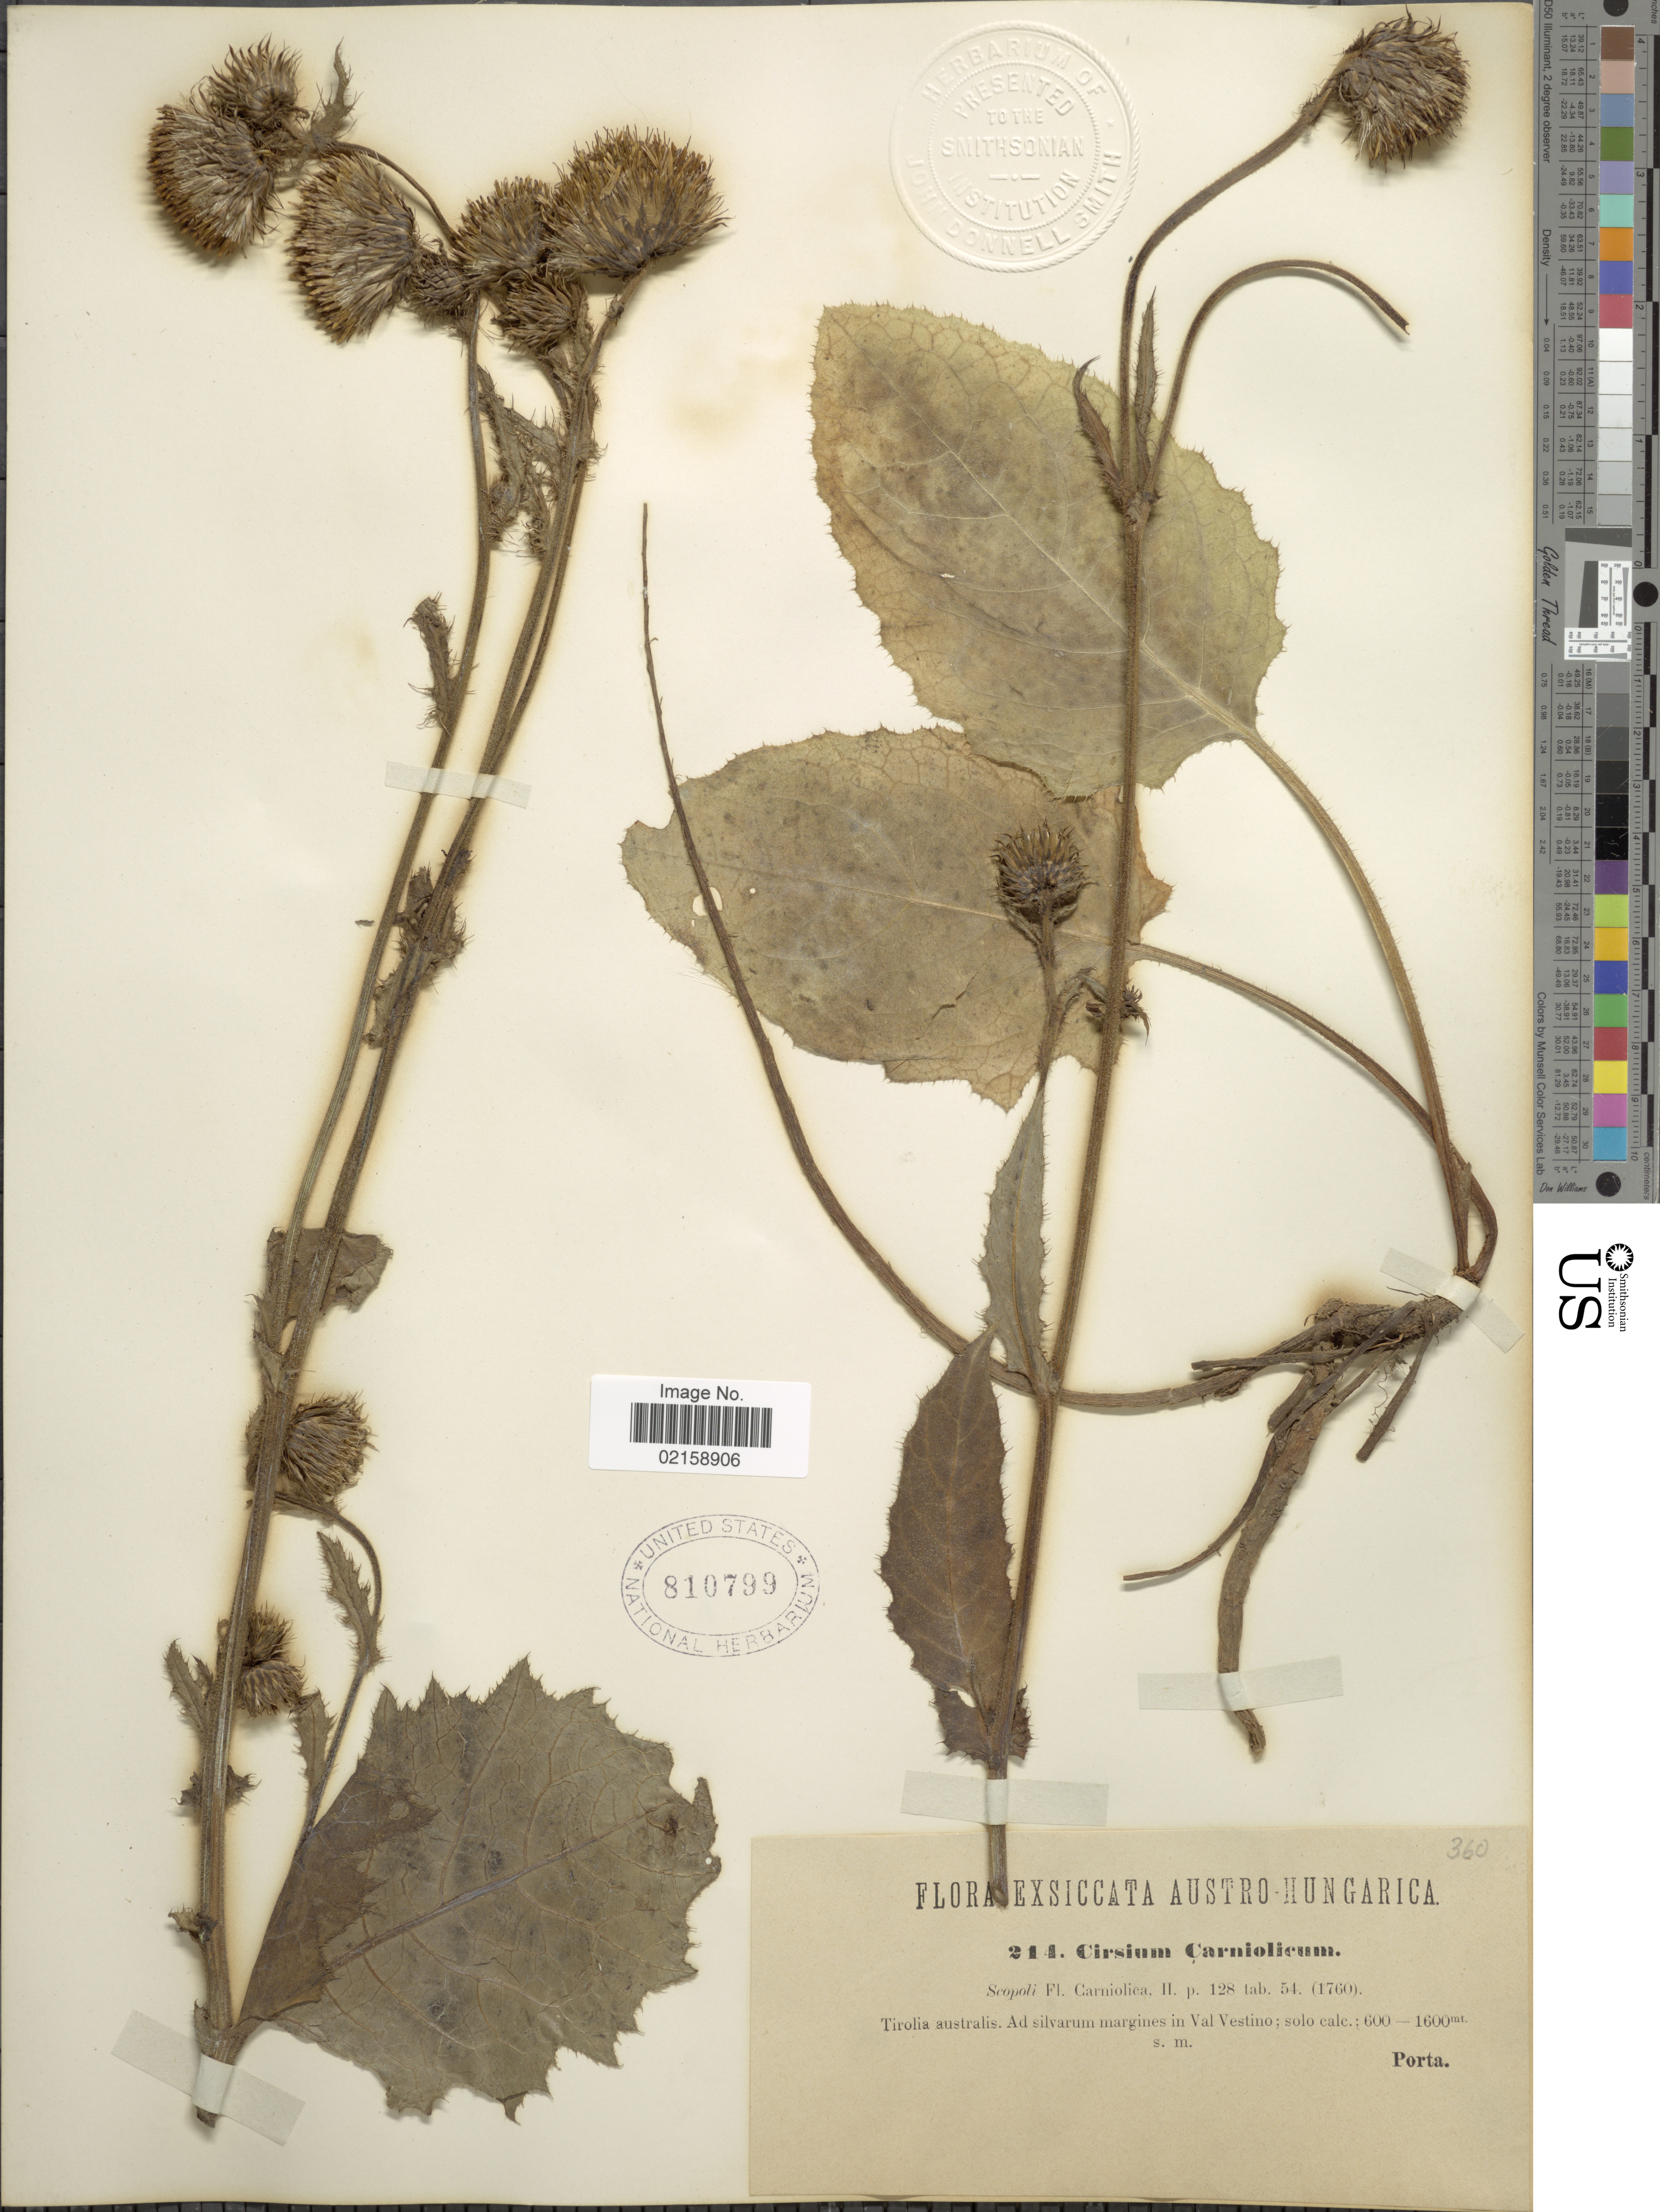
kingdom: Plantae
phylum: Tracheophyta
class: Magnoliopsida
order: Asterales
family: Asteraceae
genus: Cirsium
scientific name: Cirsium carniolicum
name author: Scop.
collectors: -- Porta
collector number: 214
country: Austria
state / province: Tirol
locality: Exsiccata austro-Hungarica, Tirolia australis, ad silvarum margines in Val Vestino.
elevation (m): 600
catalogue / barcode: US 810799